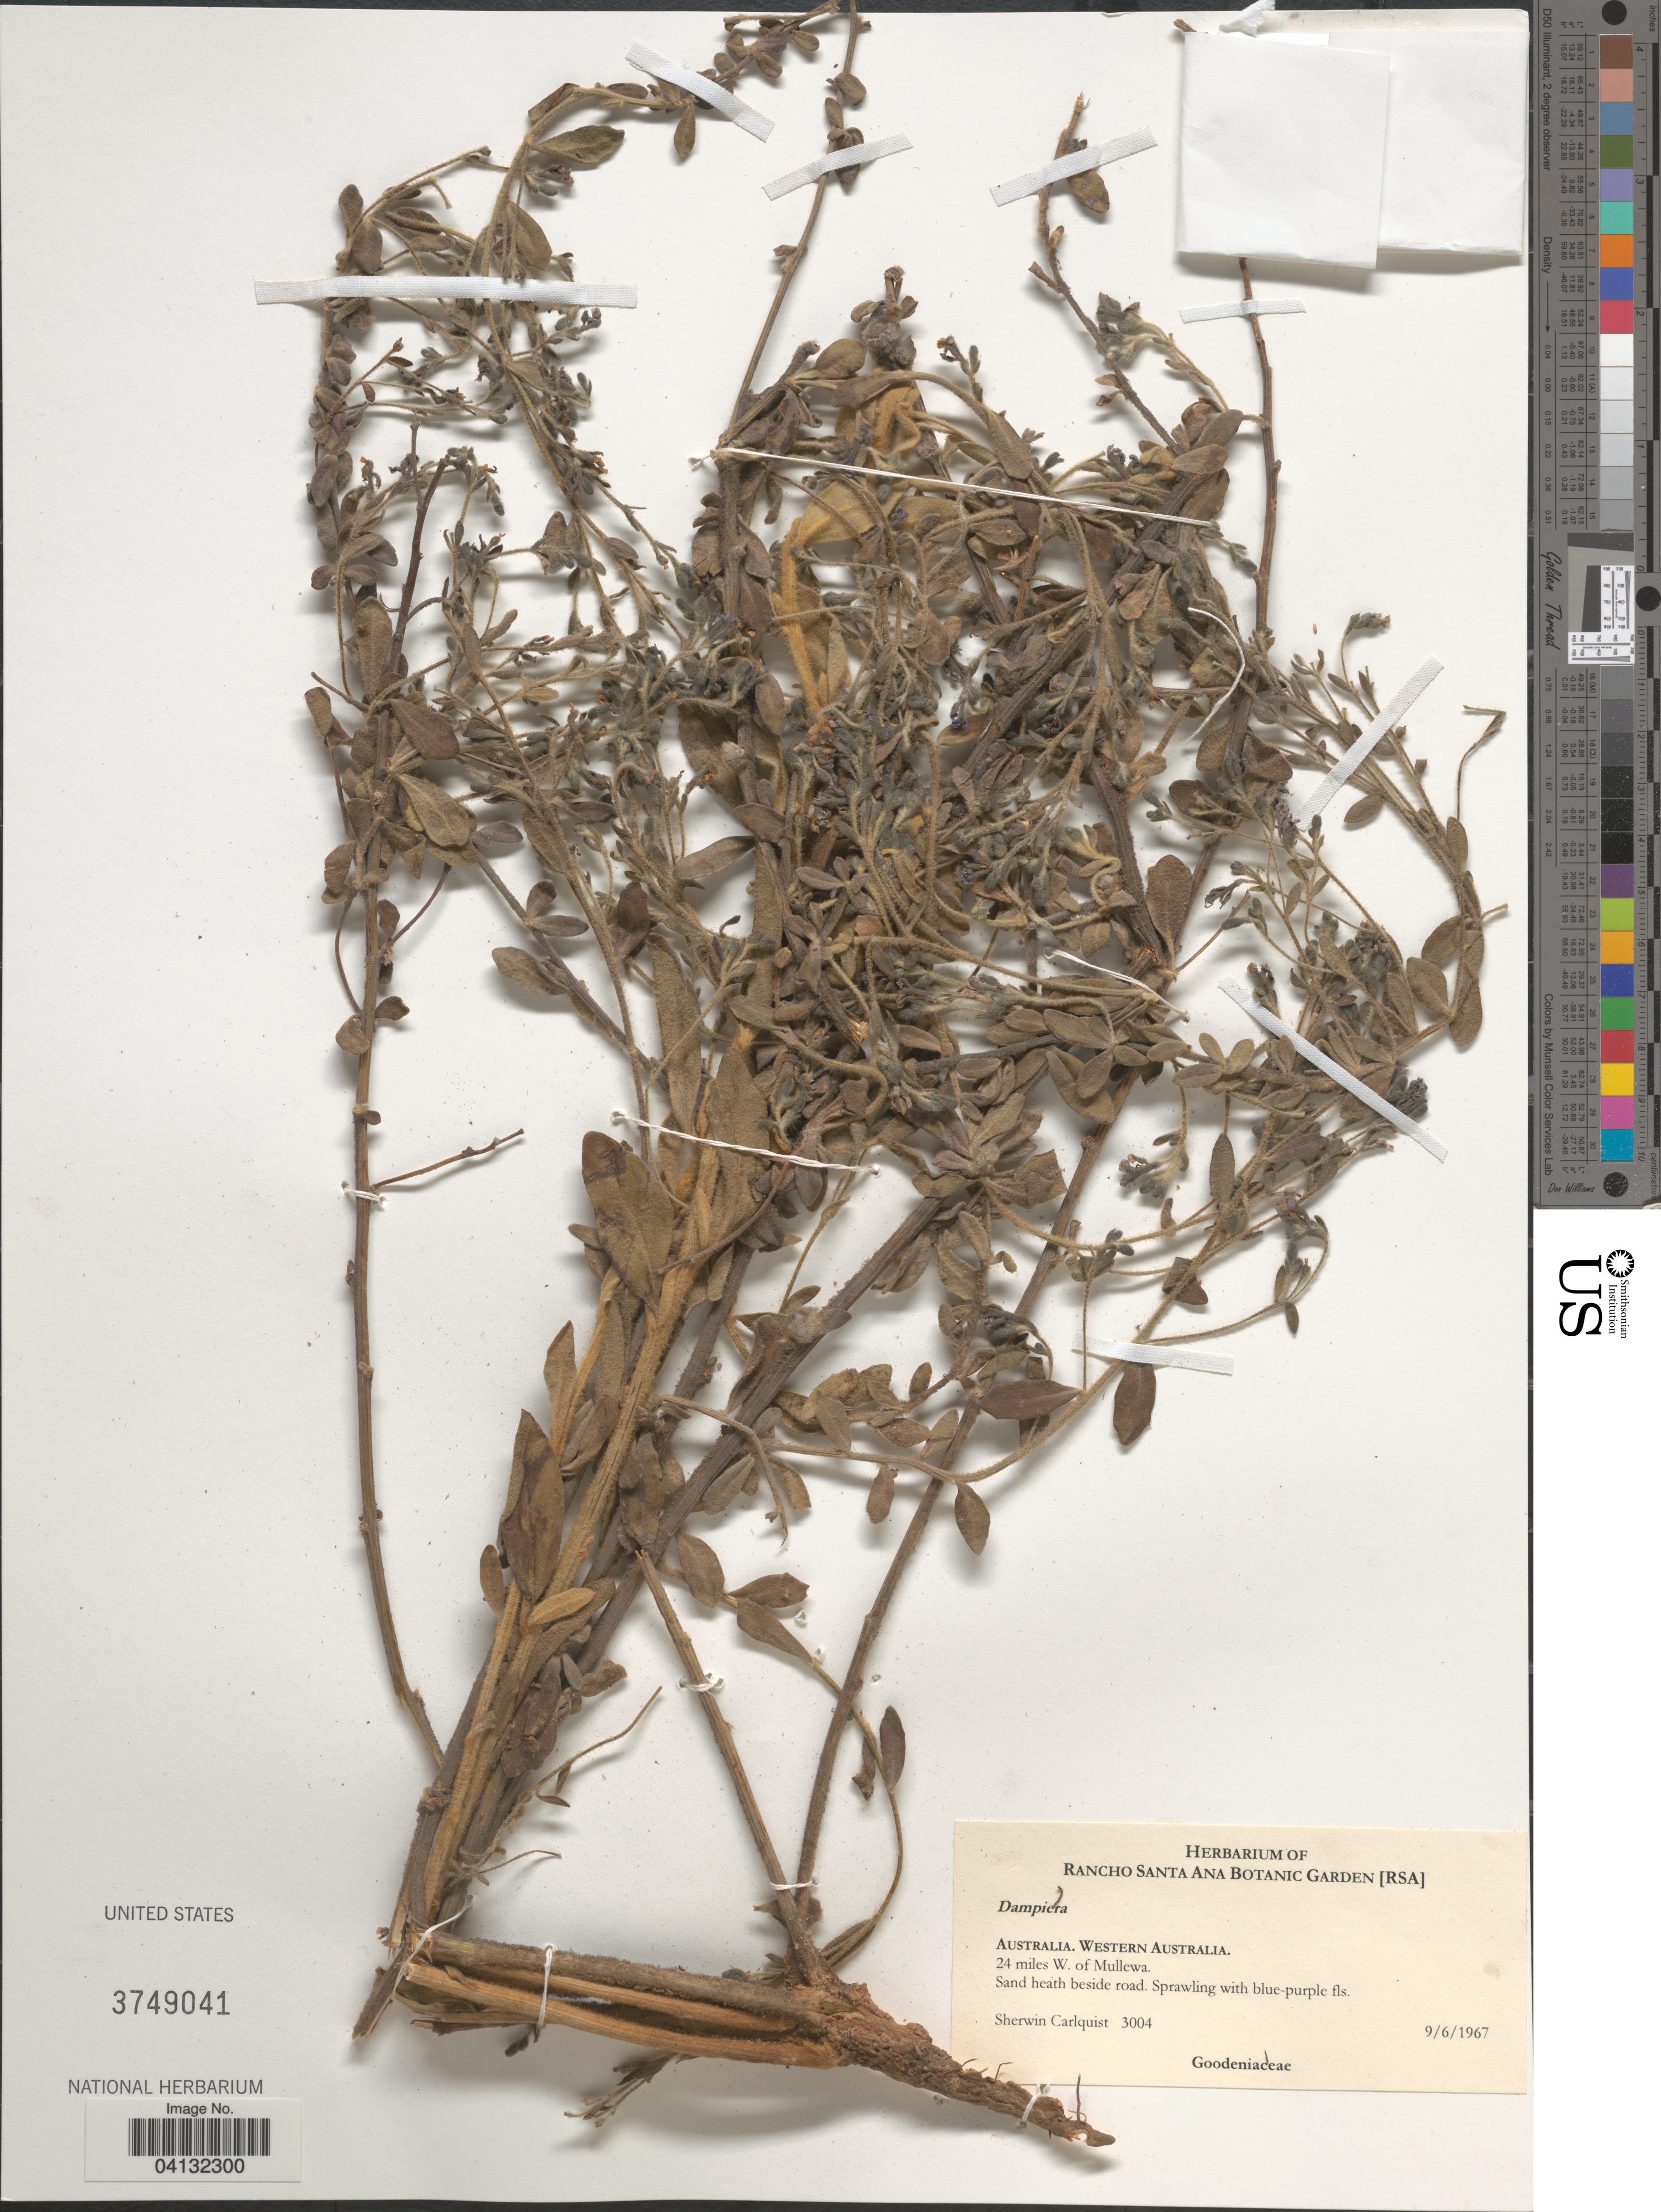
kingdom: Plantae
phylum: Tracheophyta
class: Magnoliopsida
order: Asterales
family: Goodeniaceae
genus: Dampiera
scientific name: Dampiera sp.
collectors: S. Carlquist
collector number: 3004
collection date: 1967-09-06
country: Australia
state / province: Western Australia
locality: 24 miles W. of Mullewa.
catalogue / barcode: US 3749041